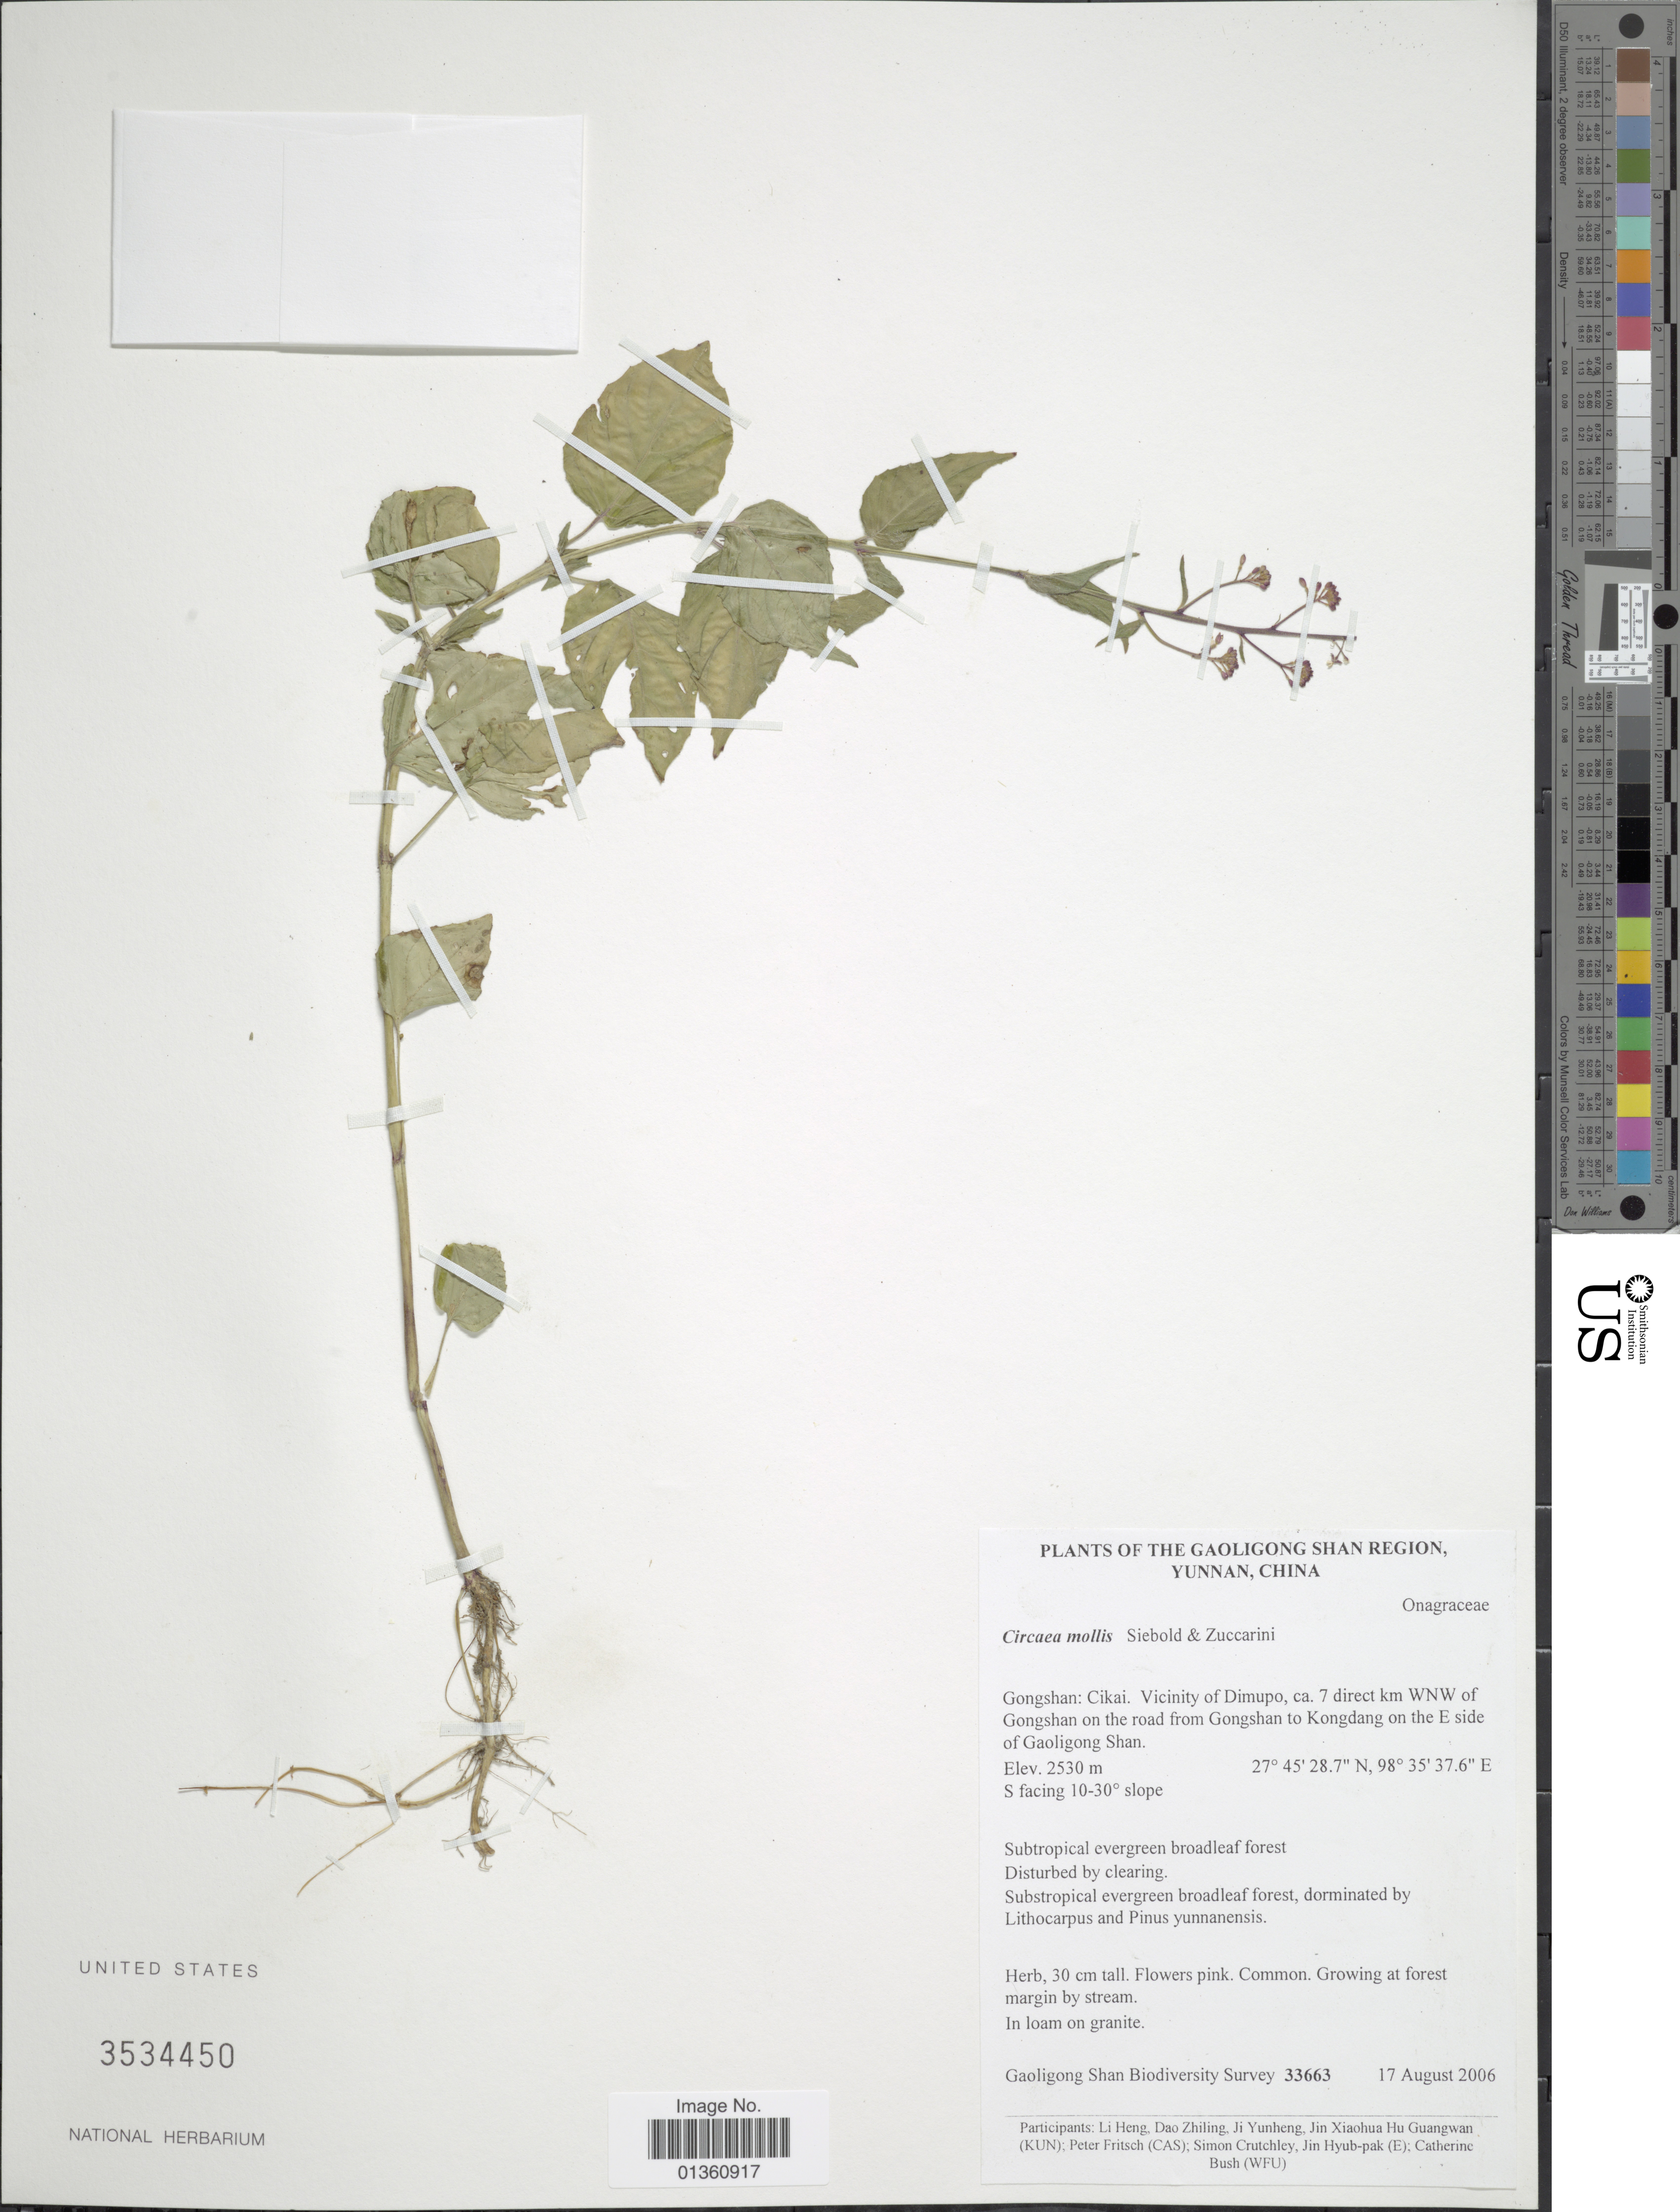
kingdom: Plantae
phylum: Tracheophyta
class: Magnoliopsida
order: Myrtales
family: Onagraceae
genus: Circaea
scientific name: Circaea mollis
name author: Siebold & Zucc.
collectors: Gaoligong Shan Biodiversity Survey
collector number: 33663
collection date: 2006-08-17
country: China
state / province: Yunnan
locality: Gaoligong Shan Region. Gongshan: Cikai. Vicinity of Dimupo, ca. 7 direct km WNW of Gongshan on the road from Gongshan to Kongdang on the E side of Gaoligong Shan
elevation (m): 2530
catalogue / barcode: US 3534450